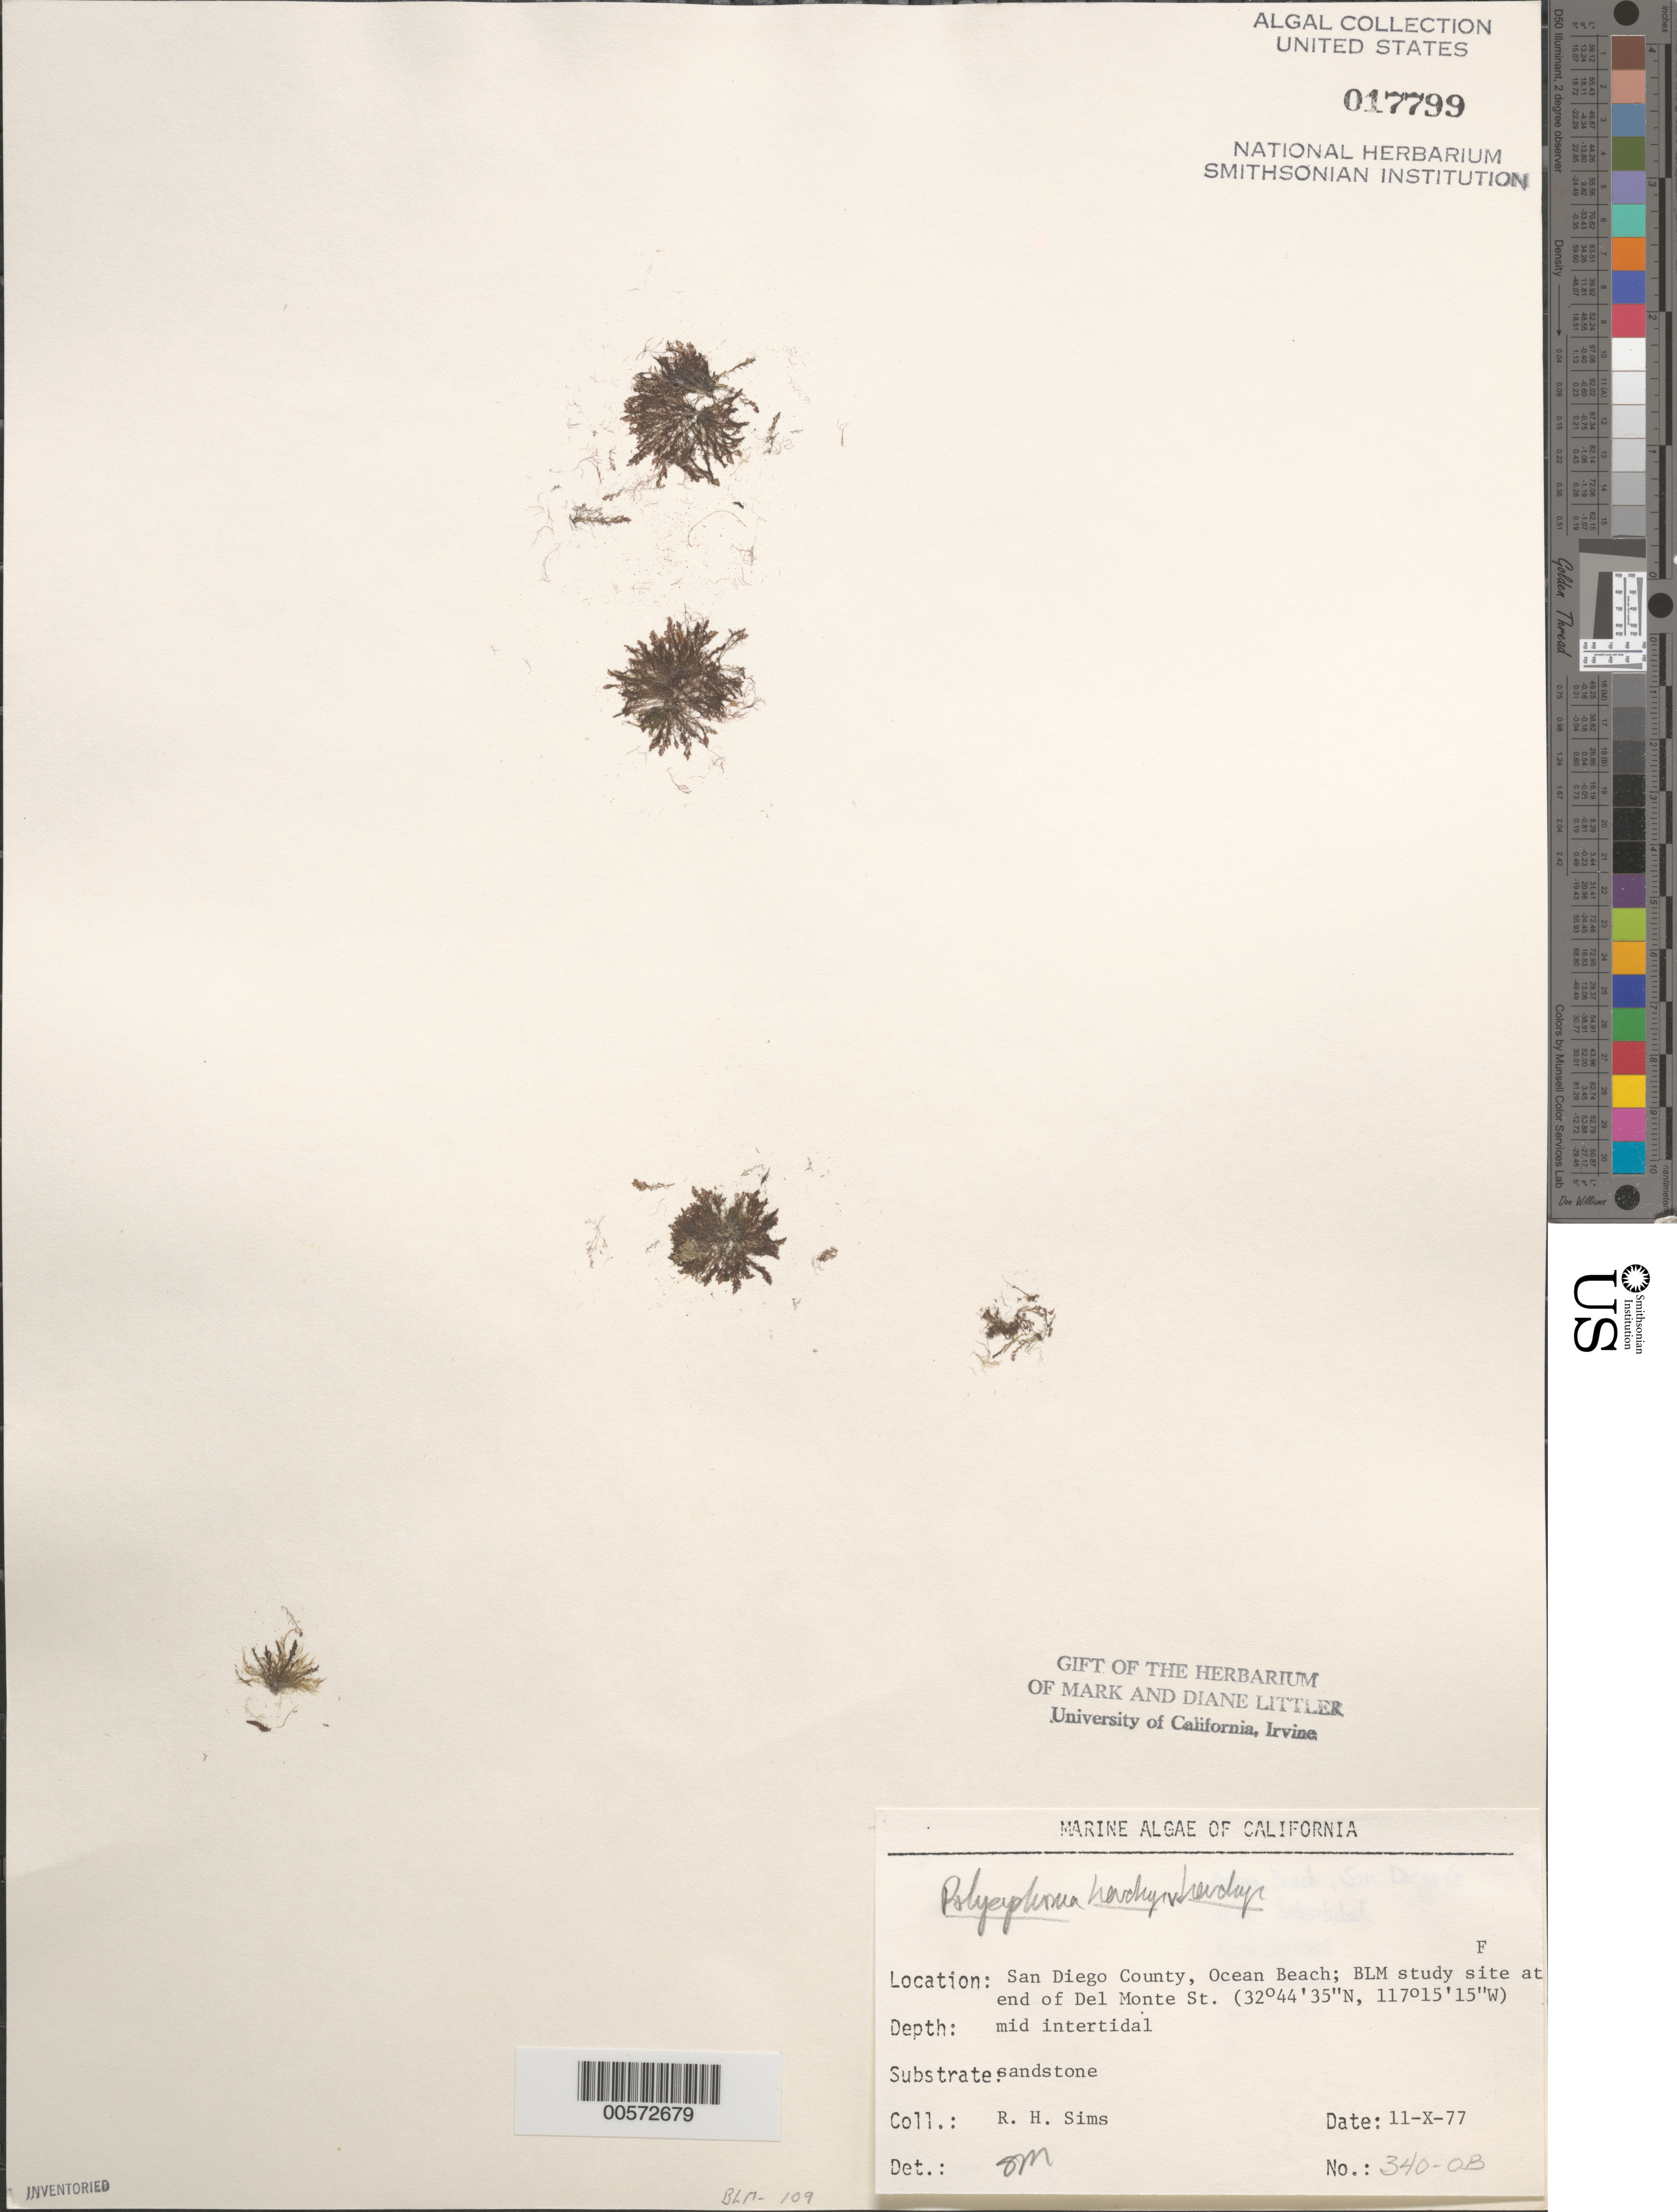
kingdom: Plantae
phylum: Rhodophyta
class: Florideophyceae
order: Ceramiales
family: Rhodomelaceae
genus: Vertebrata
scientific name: Vertebrata hendryi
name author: (N.L. Gardner) Savoie & G.W. Saunders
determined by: Algae name updating Project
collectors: R. H. Sims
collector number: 340-ob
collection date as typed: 11 Oct 1977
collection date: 1977-10-11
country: United States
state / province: California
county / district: San Diego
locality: Ocean Beach, end of Del Monte Street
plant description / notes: BLM-SOCALBIGHT Rocky Intertidal Survey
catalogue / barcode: US 17799